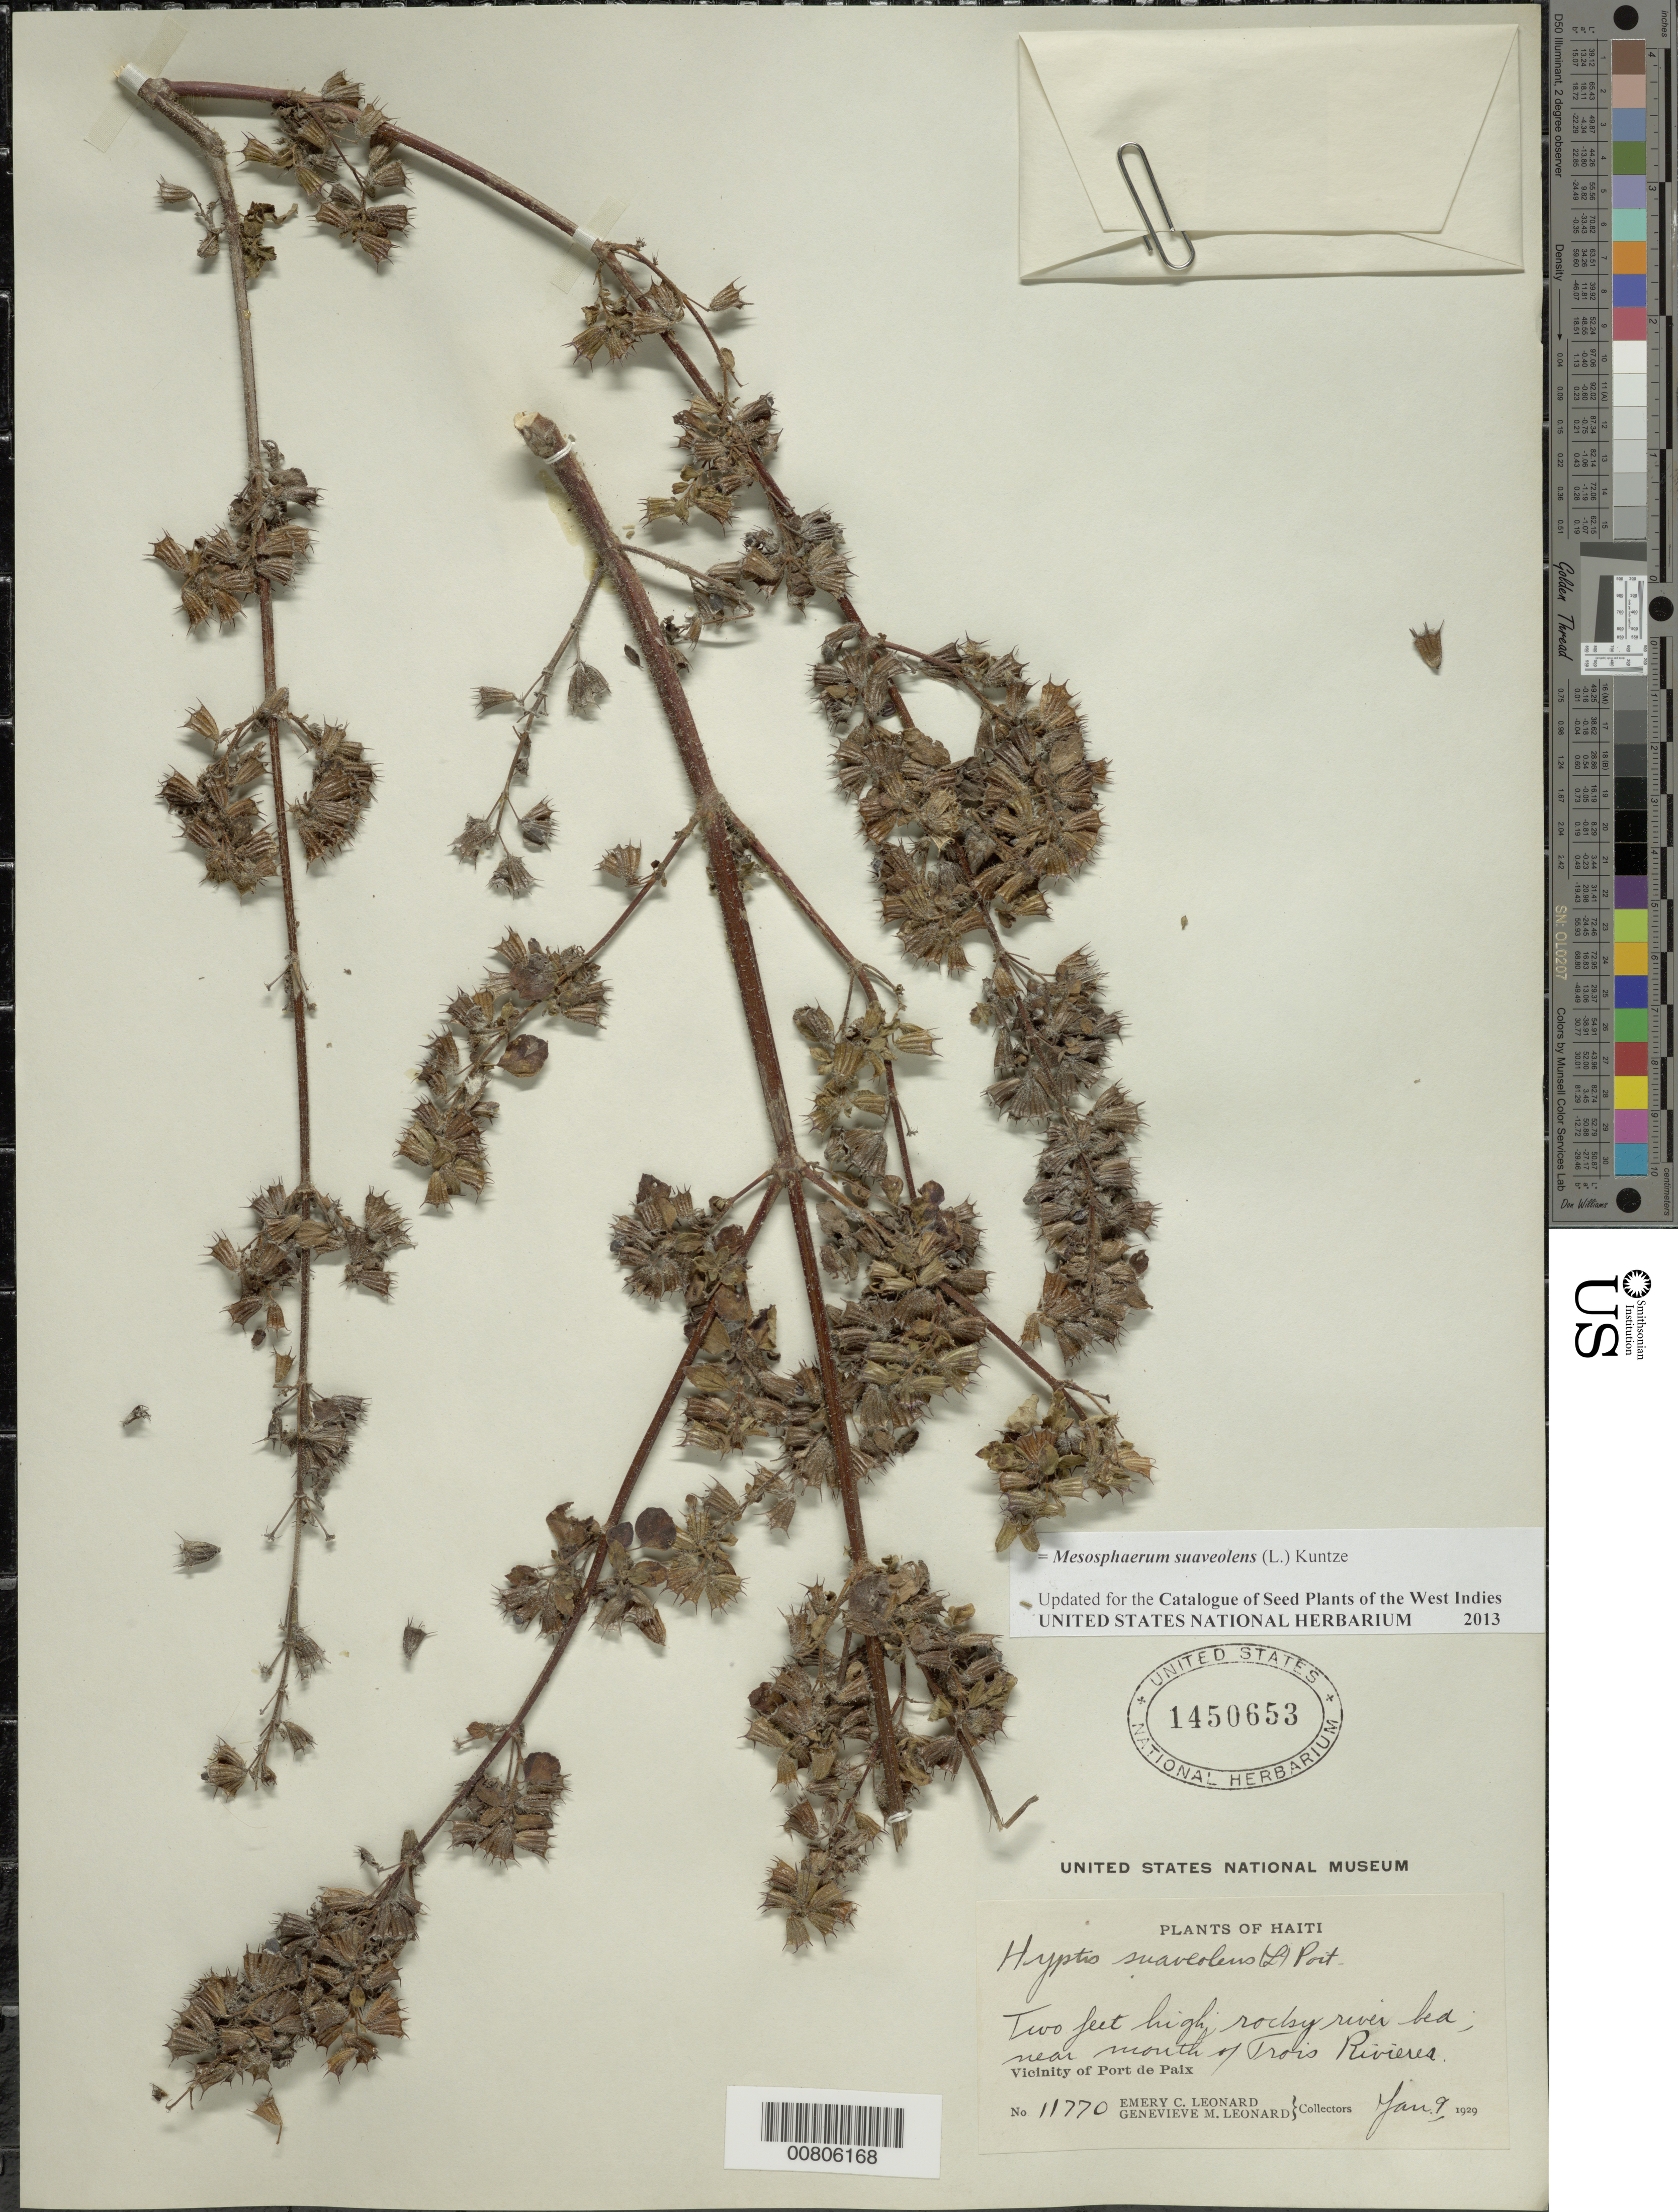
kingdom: Plantae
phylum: Tracheophyta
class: Magnoliopsida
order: Lamiales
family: Lamiaceae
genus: Mesosphaerum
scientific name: Mesosphaerum suaveolens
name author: (L.) Kuntze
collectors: E. C. Leonard & G. M. Leonard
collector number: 11770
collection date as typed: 09 Jan 1929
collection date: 1929-01-09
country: Haiti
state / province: Nord-Ouest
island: Hispaniola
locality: Vicinity of Port de Paix, Trois Rivières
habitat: Rocky river bed near mouth of river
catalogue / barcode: US 1450653